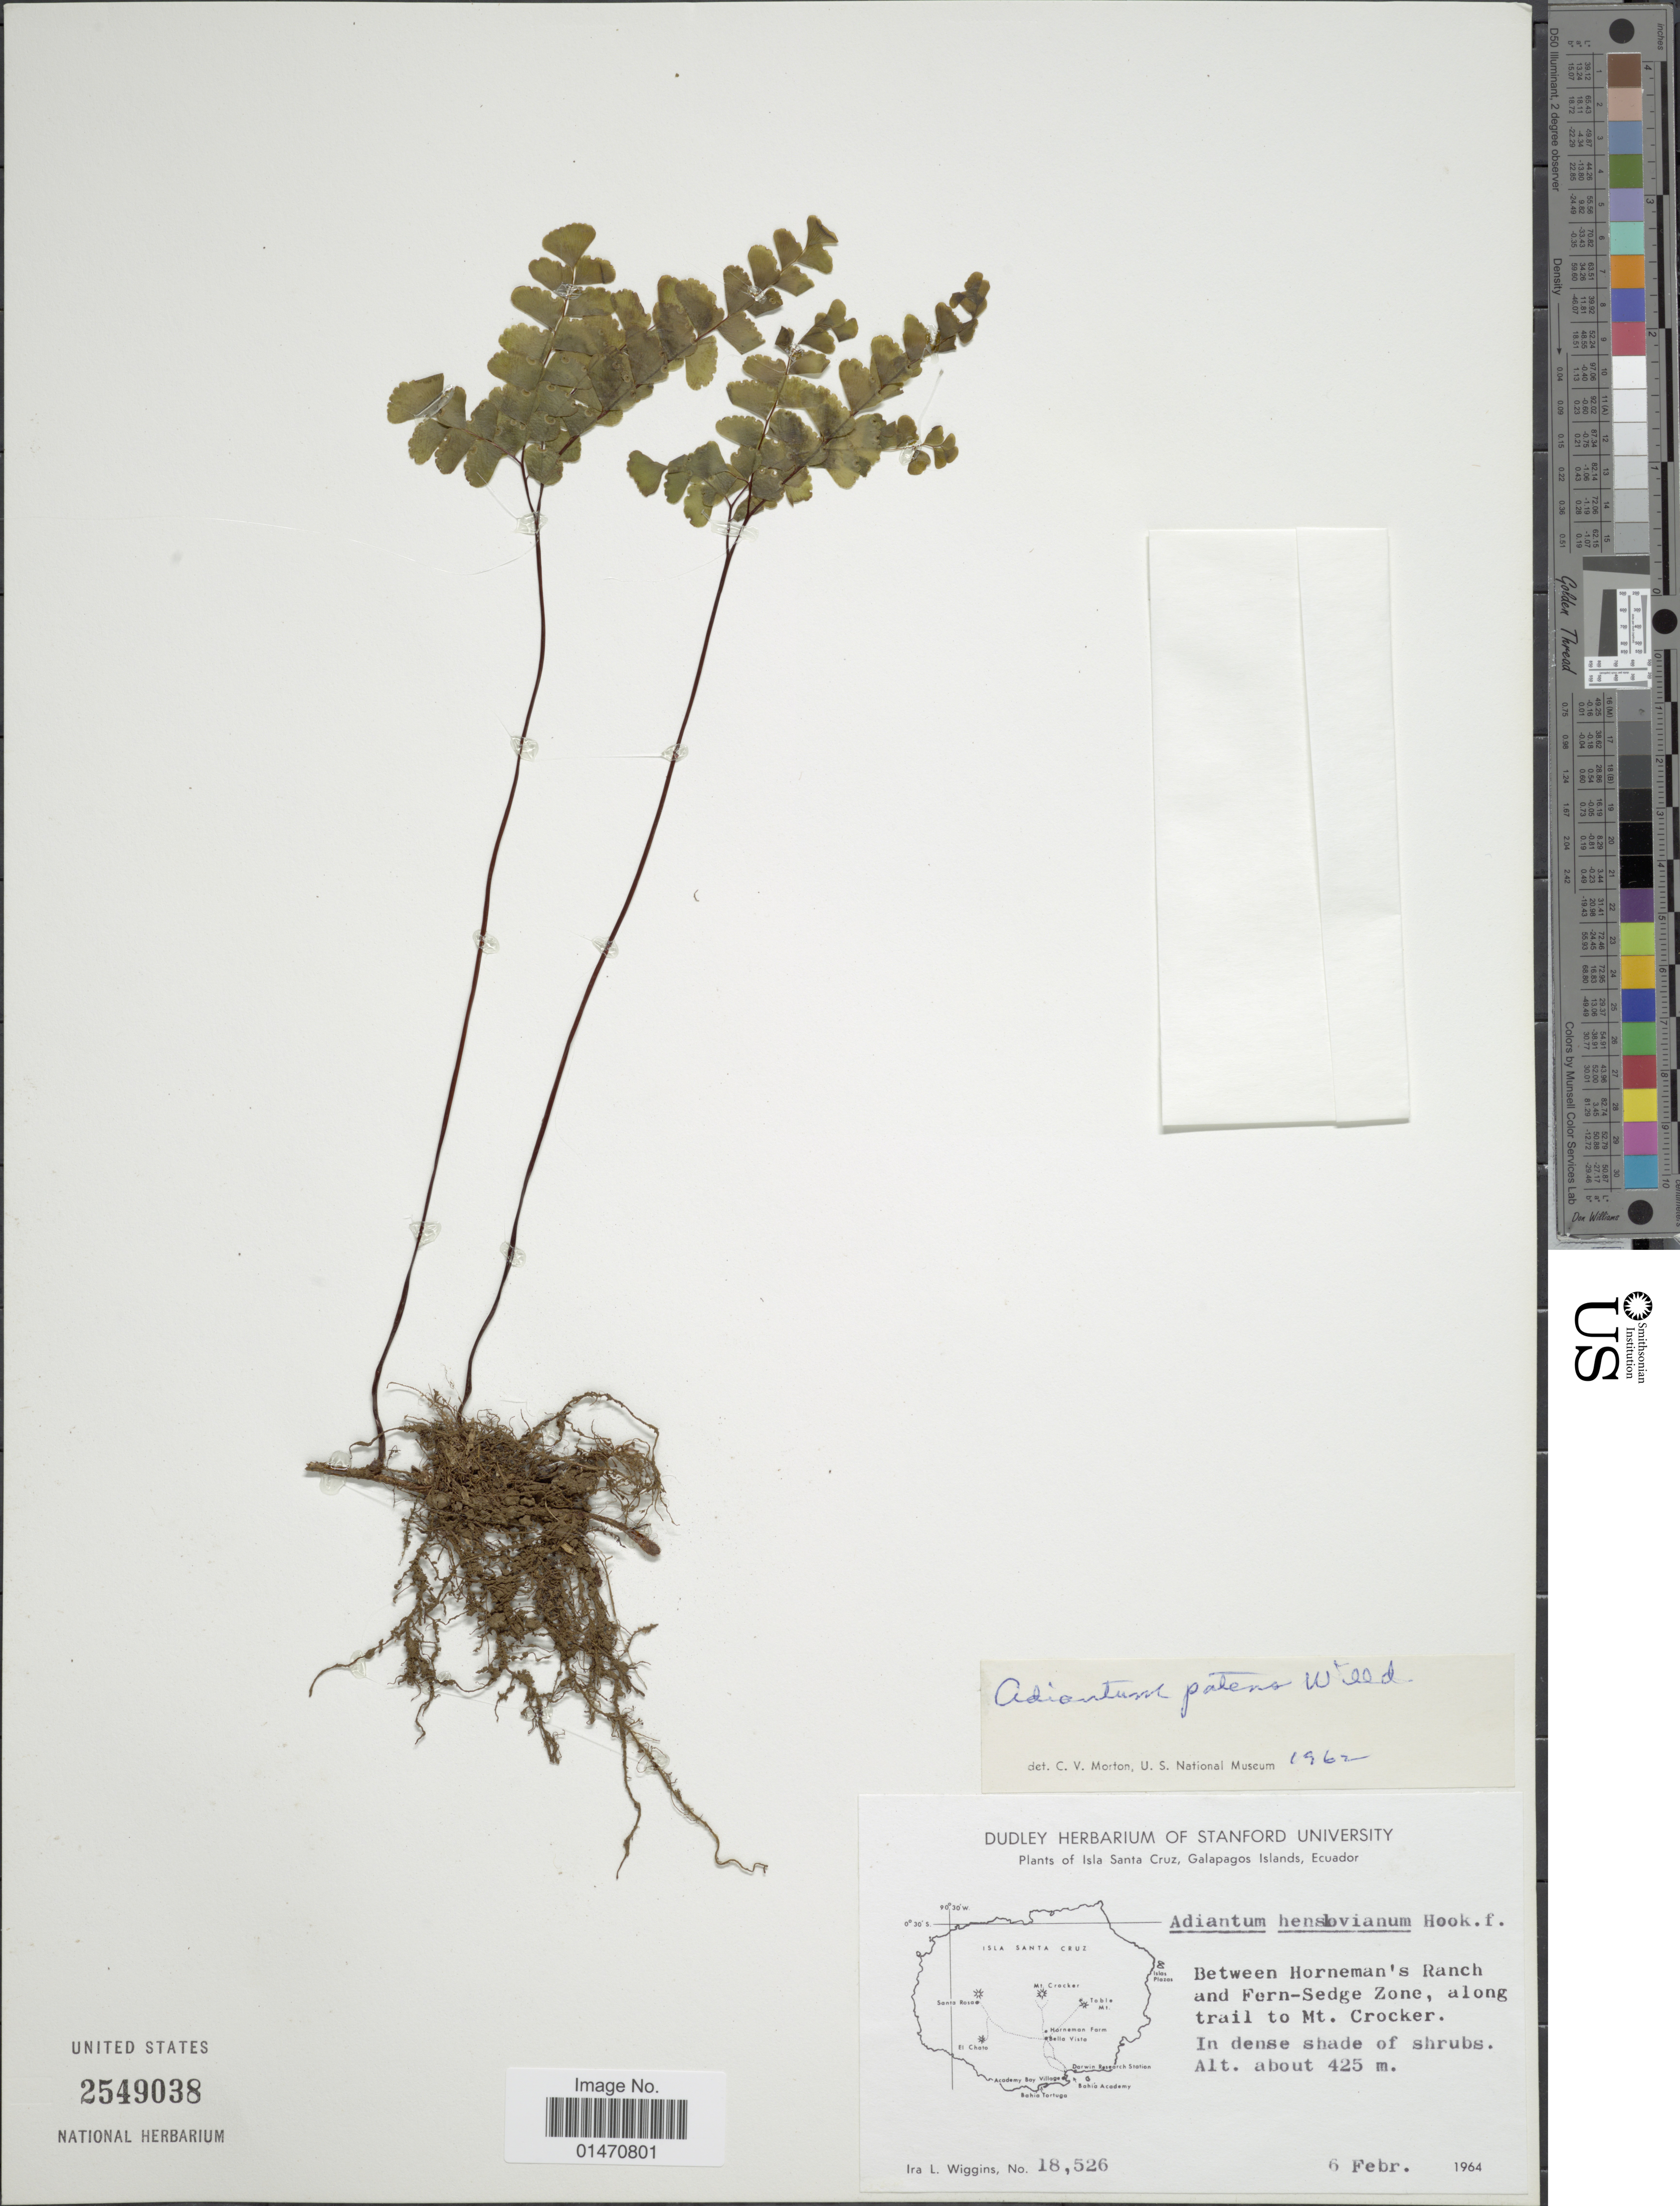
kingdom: Plantae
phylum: Tracheophyta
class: Polypodiopsida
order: Polypodiales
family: Pteridaceae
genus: Adiantum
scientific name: Adiantum patens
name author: Willd.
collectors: I. L. Wiggins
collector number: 18526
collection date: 1964-02-06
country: Ecuador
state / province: Colón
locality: Isla Santa Cruz, Galapagos Islands, between Horne'man's Ranch and Fern-Sedge Zone, along trail to Mt. Crocker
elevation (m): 425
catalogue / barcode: US 2549038